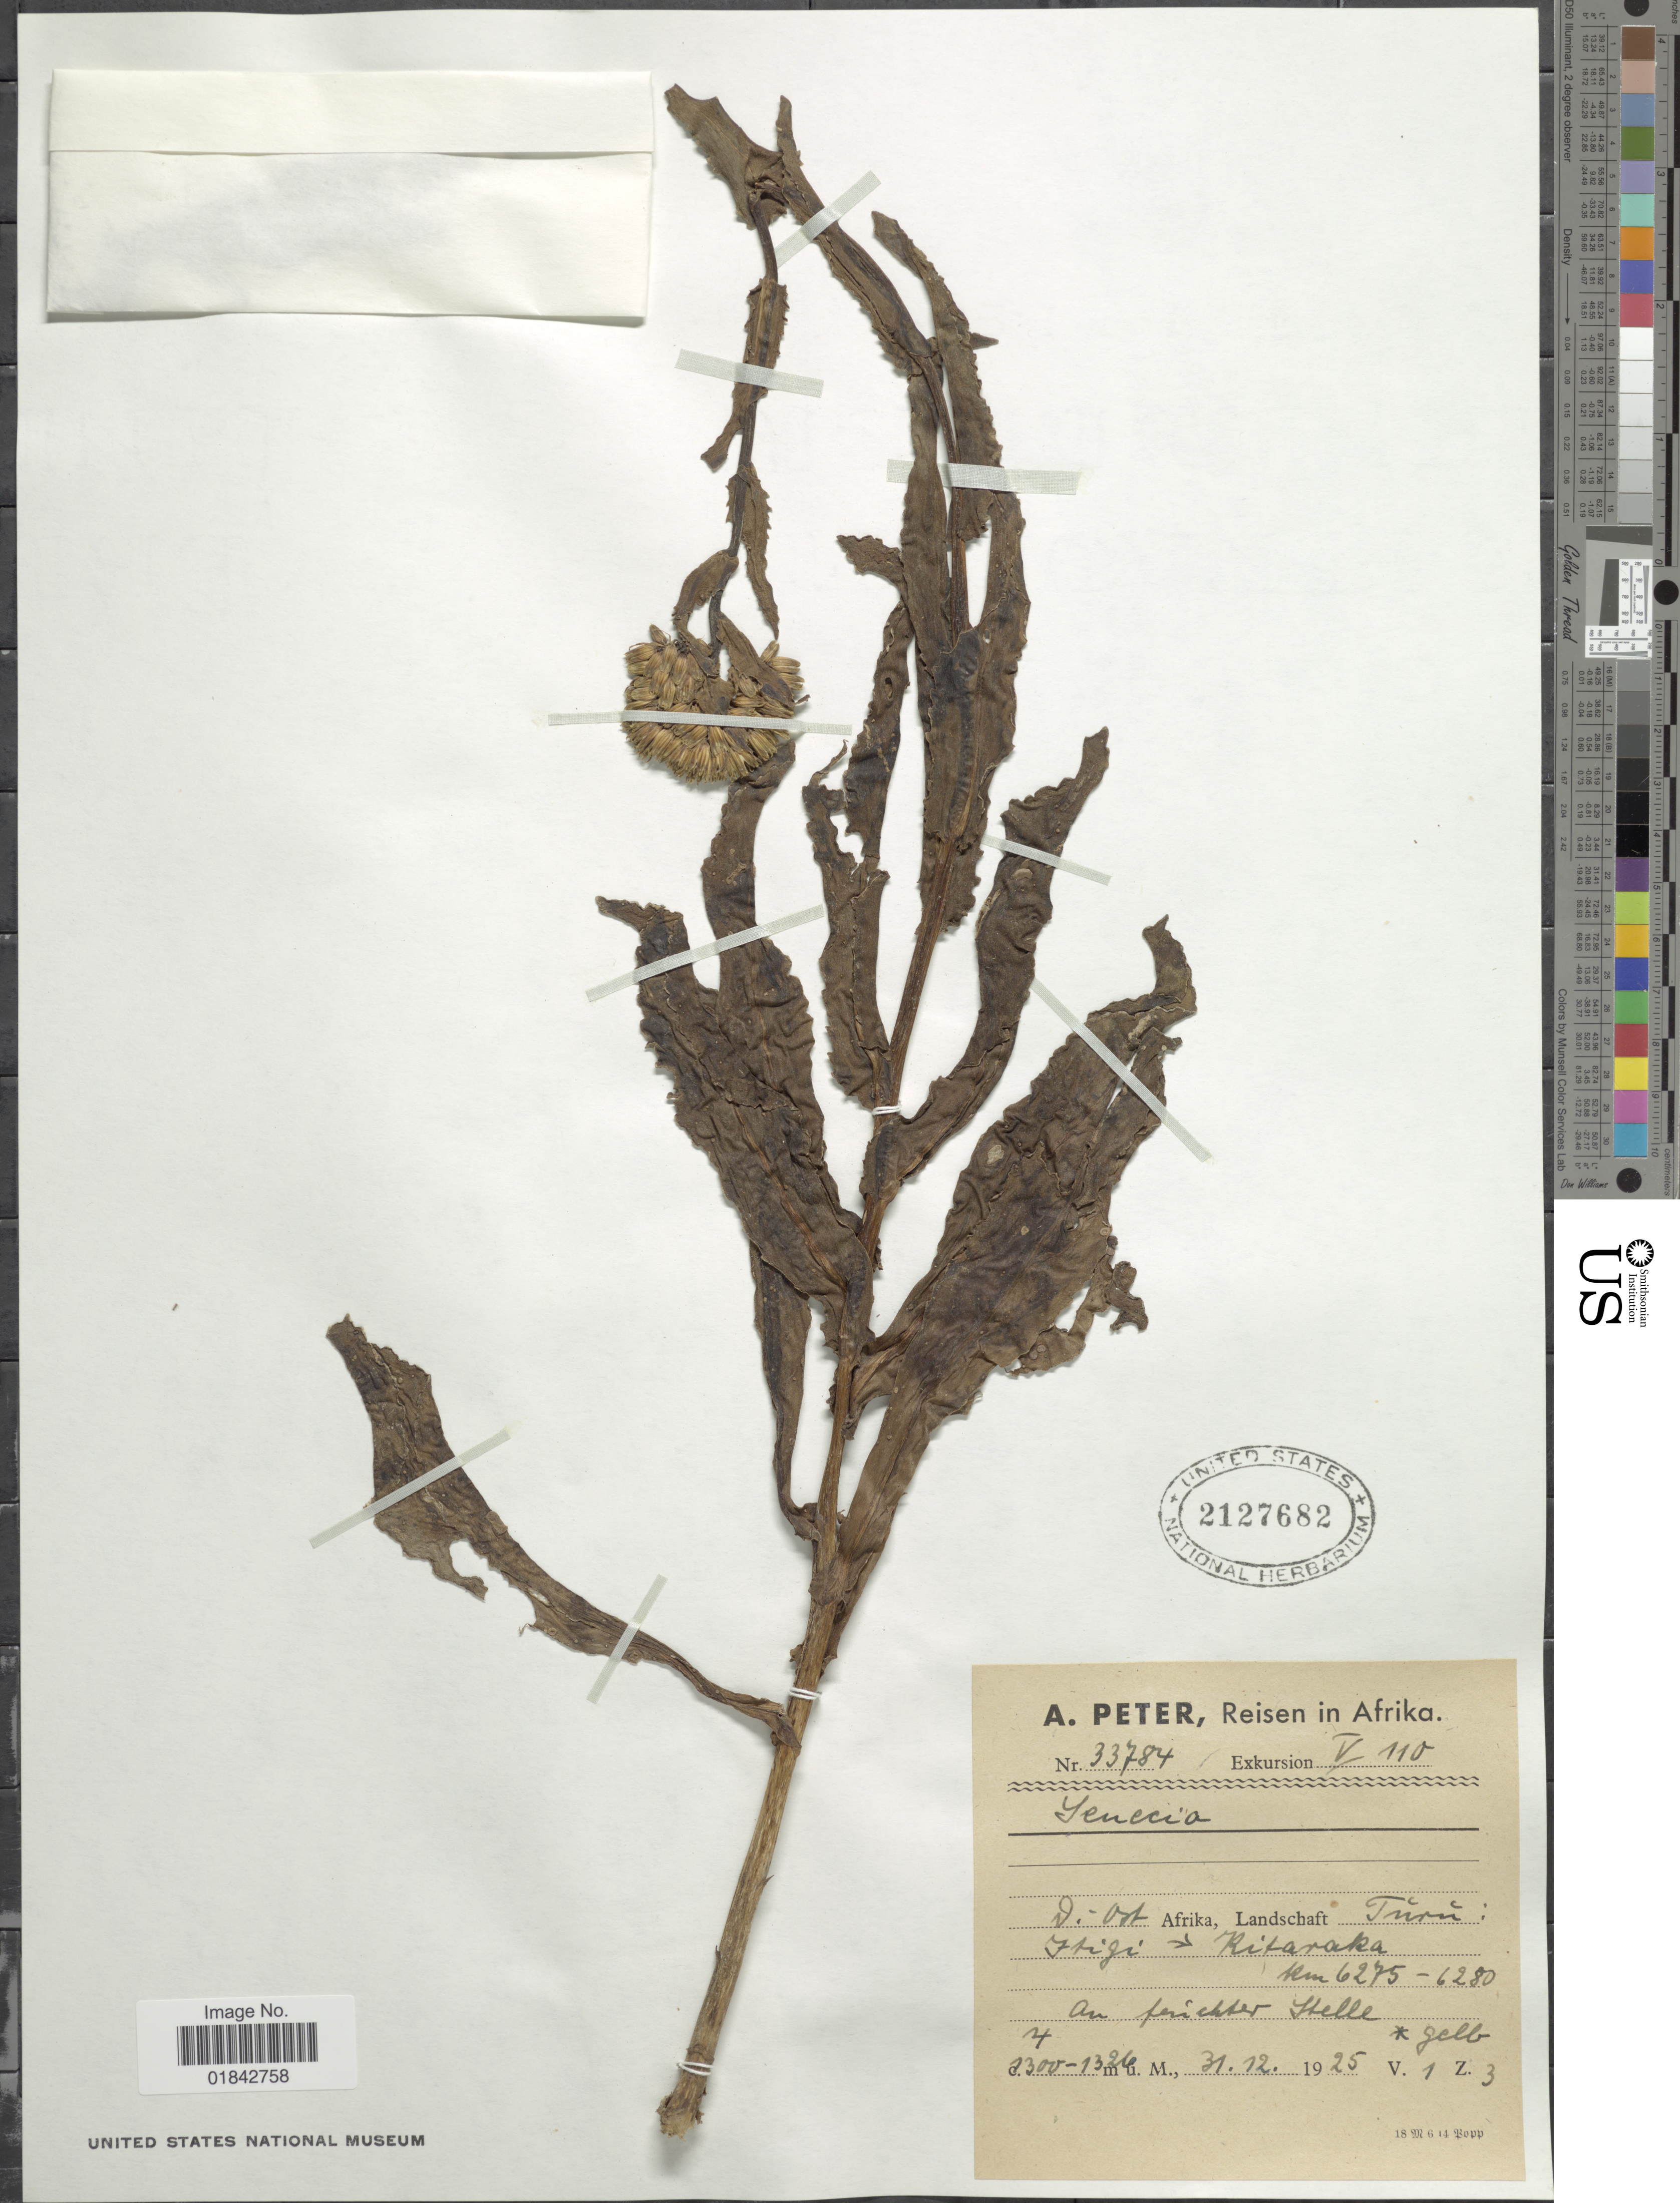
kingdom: Plantae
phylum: Tracheophyta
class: Magnoliopsida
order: Asterales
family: Asteraceae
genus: Senecio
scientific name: Senecio sp.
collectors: A. Peter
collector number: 33784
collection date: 1925-12-31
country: Tanzania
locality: Turu, Kitaraka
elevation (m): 1300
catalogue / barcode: US 2127682